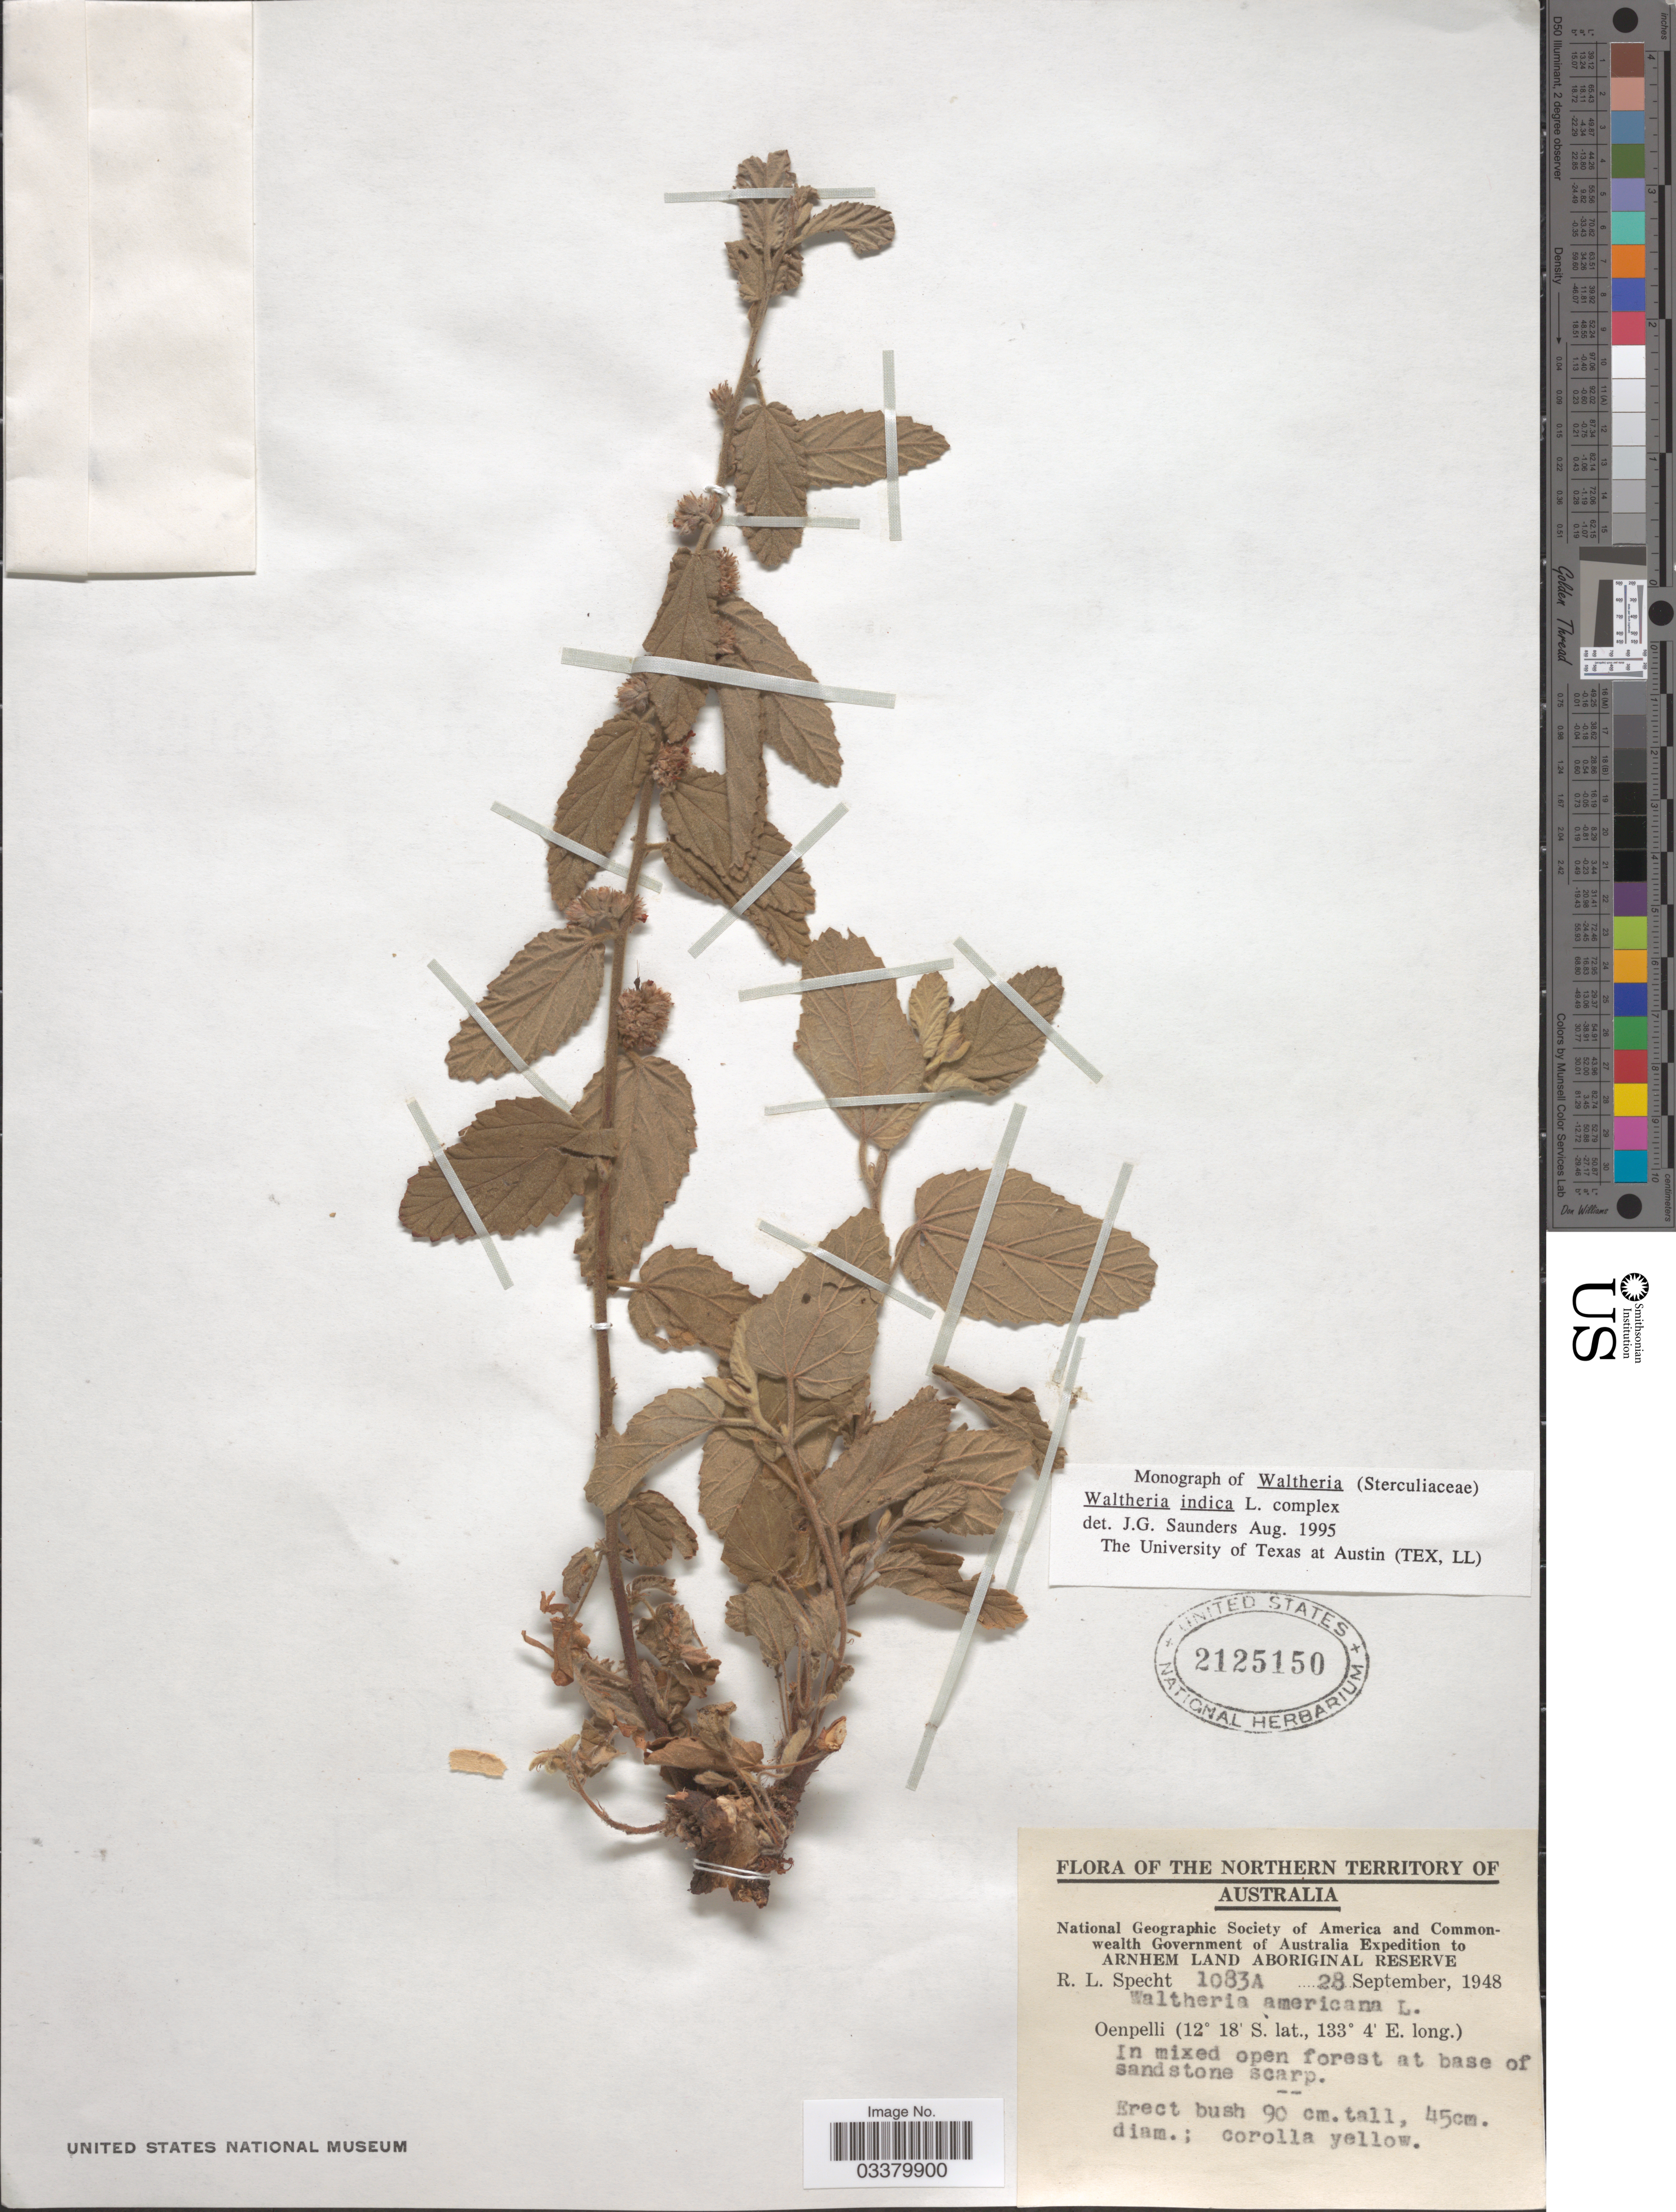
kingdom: Plantae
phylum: Tracheophyta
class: Magnoliopsida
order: Malvales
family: Malvaceae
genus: Waltheria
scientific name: Waltheria indica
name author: L.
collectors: R. L. Specht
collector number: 1083A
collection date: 1948-09-28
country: Australia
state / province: Northern Territory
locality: Oenpelli. Arnhem Land Aboriginal Reserve.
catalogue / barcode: US 2125150